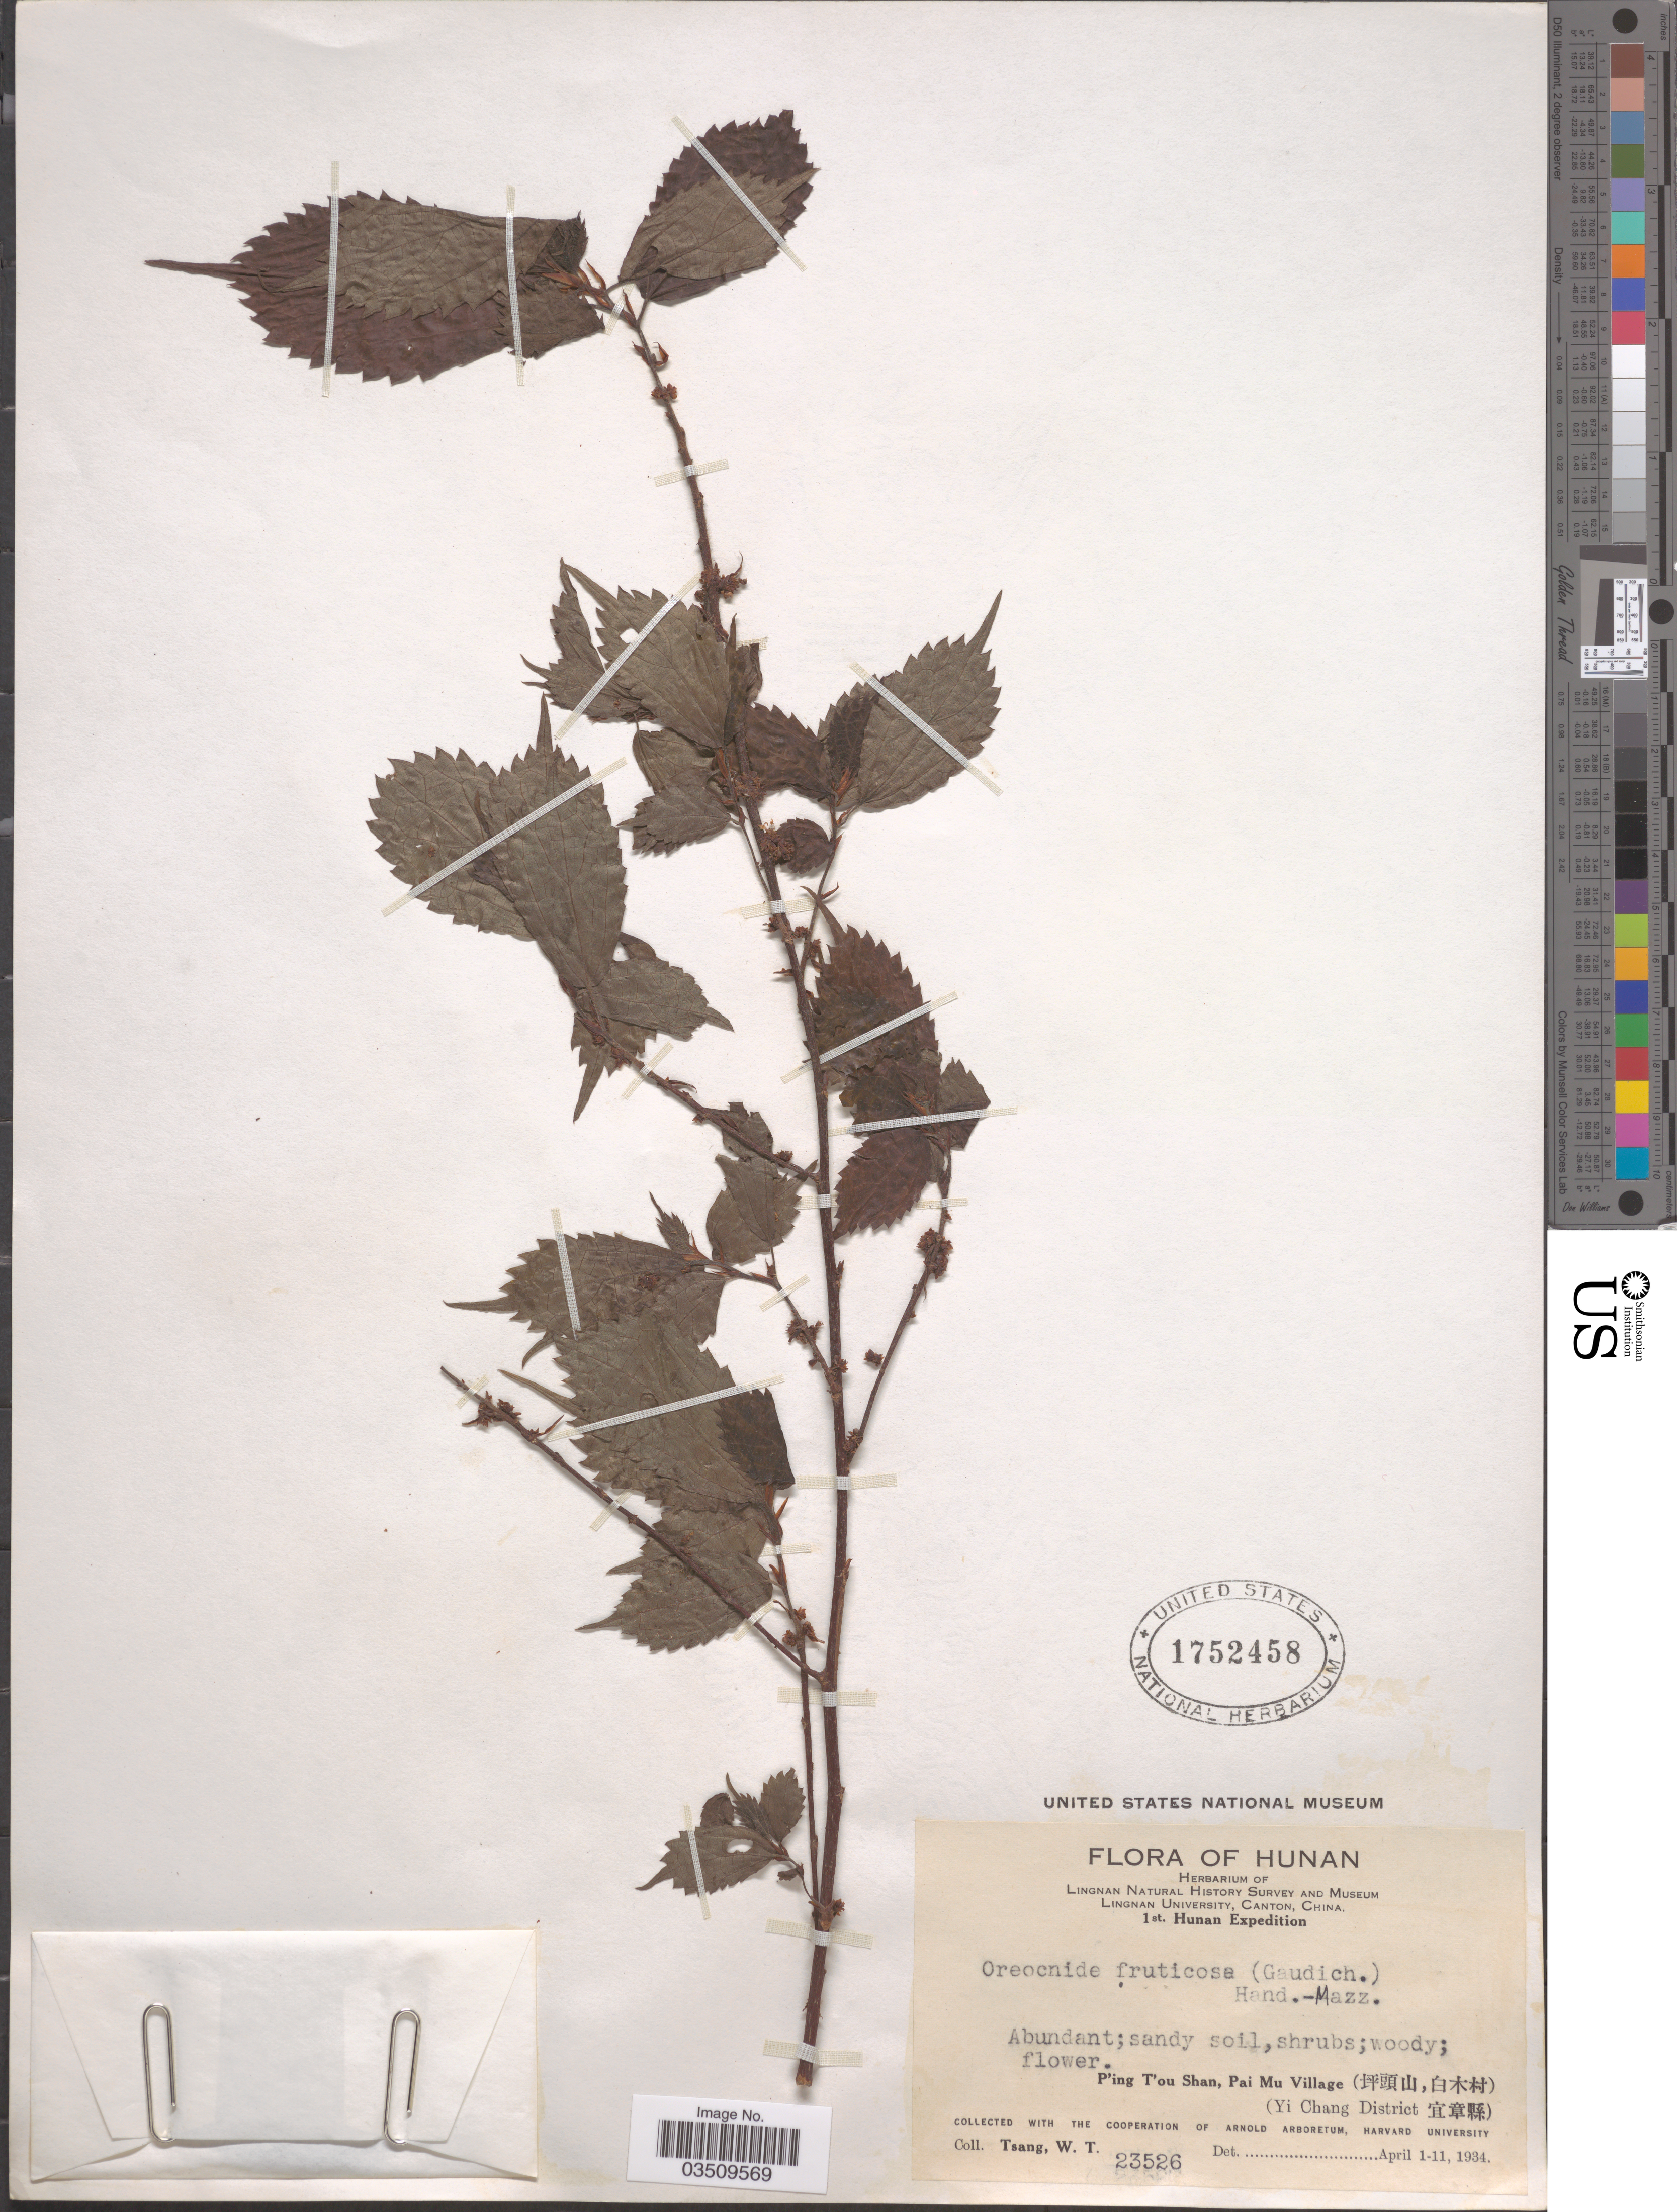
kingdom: Plantae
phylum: Tracheophyta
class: Magnoliopsida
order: Rosales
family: Urticaceae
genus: Oreocnide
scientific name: Oreocnide frutescens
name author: (Thunb.) Miq.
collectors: W. T. Tsang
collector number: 23526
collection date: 1934-04-01/1934-04-11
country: China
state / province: Hunan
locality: P'ing T'ou Shan, Pai Mu Village (X, X). (Yi Chang District X).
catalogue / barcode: US 1752458